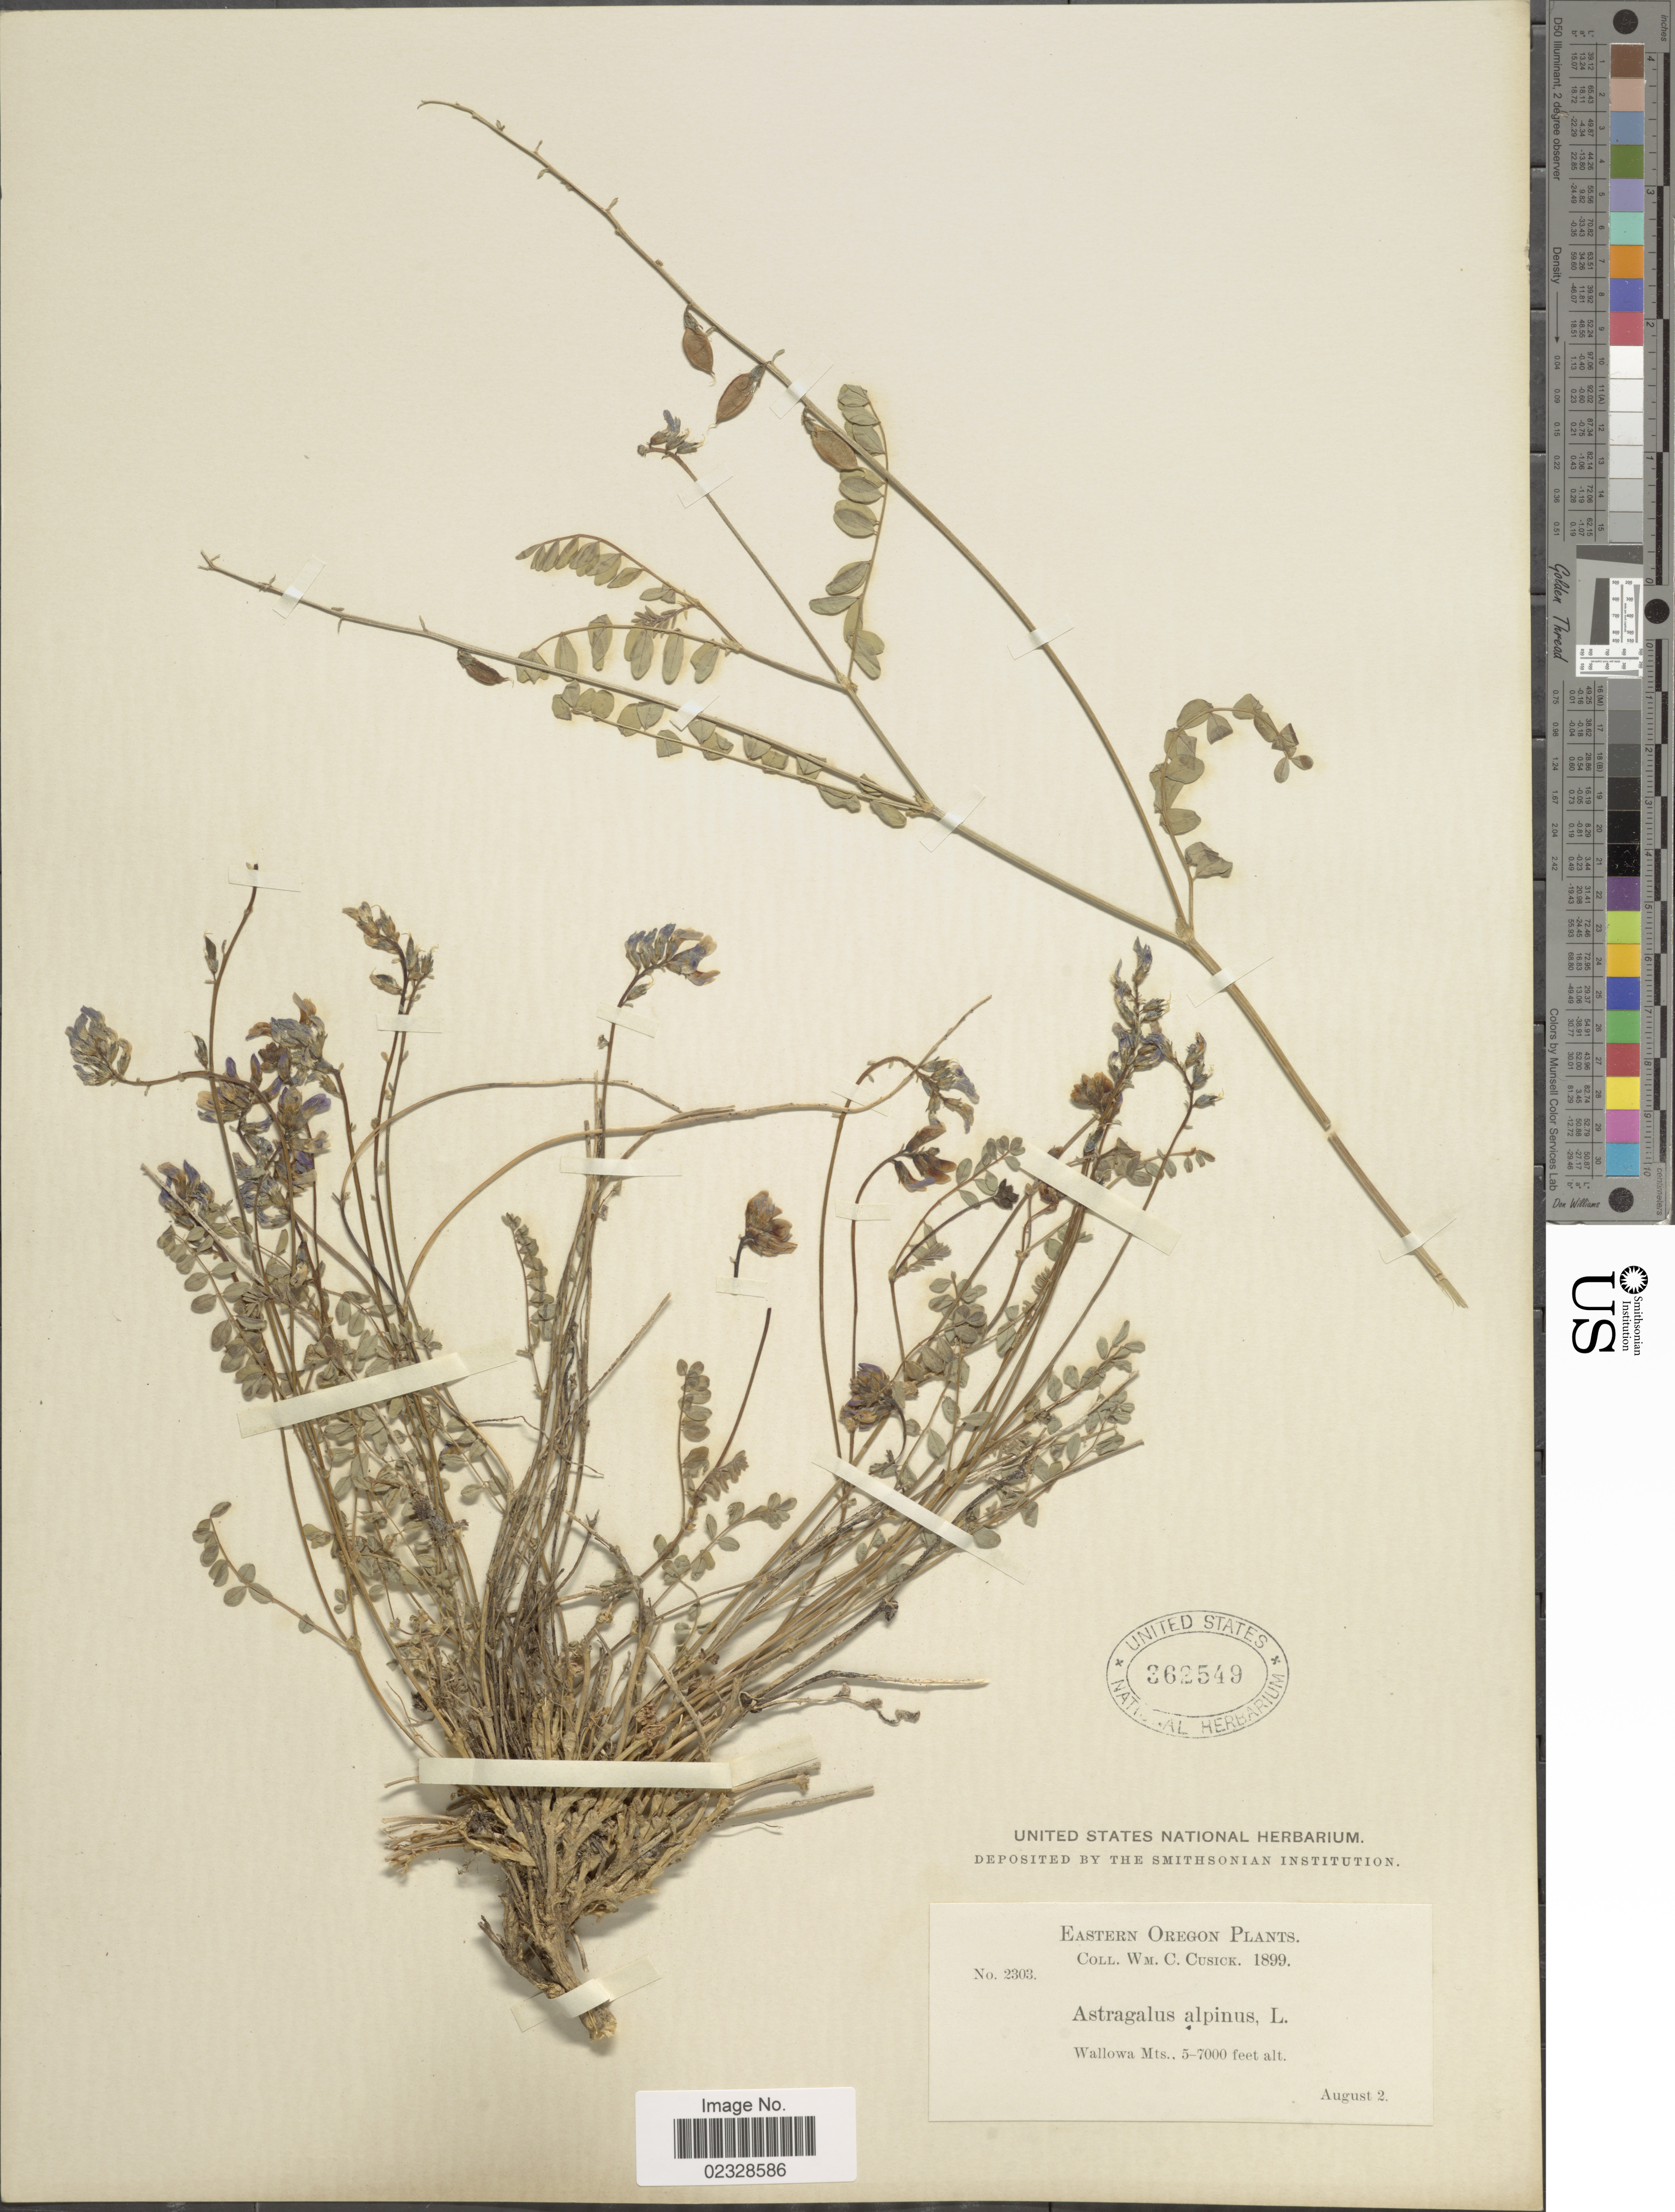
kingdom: Plantae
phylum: Tracheophyta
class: Magnoliopsida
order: Fabales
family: Fabaceae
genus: Astragalus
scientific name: Astragalus alpinus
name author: L.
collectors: W. C. Cusick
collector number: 2303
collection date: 1899-08-02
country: United States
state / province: Oregon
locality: Eastern Oregon. Wallowa Mts.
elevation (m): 1524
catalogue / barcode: US 362549